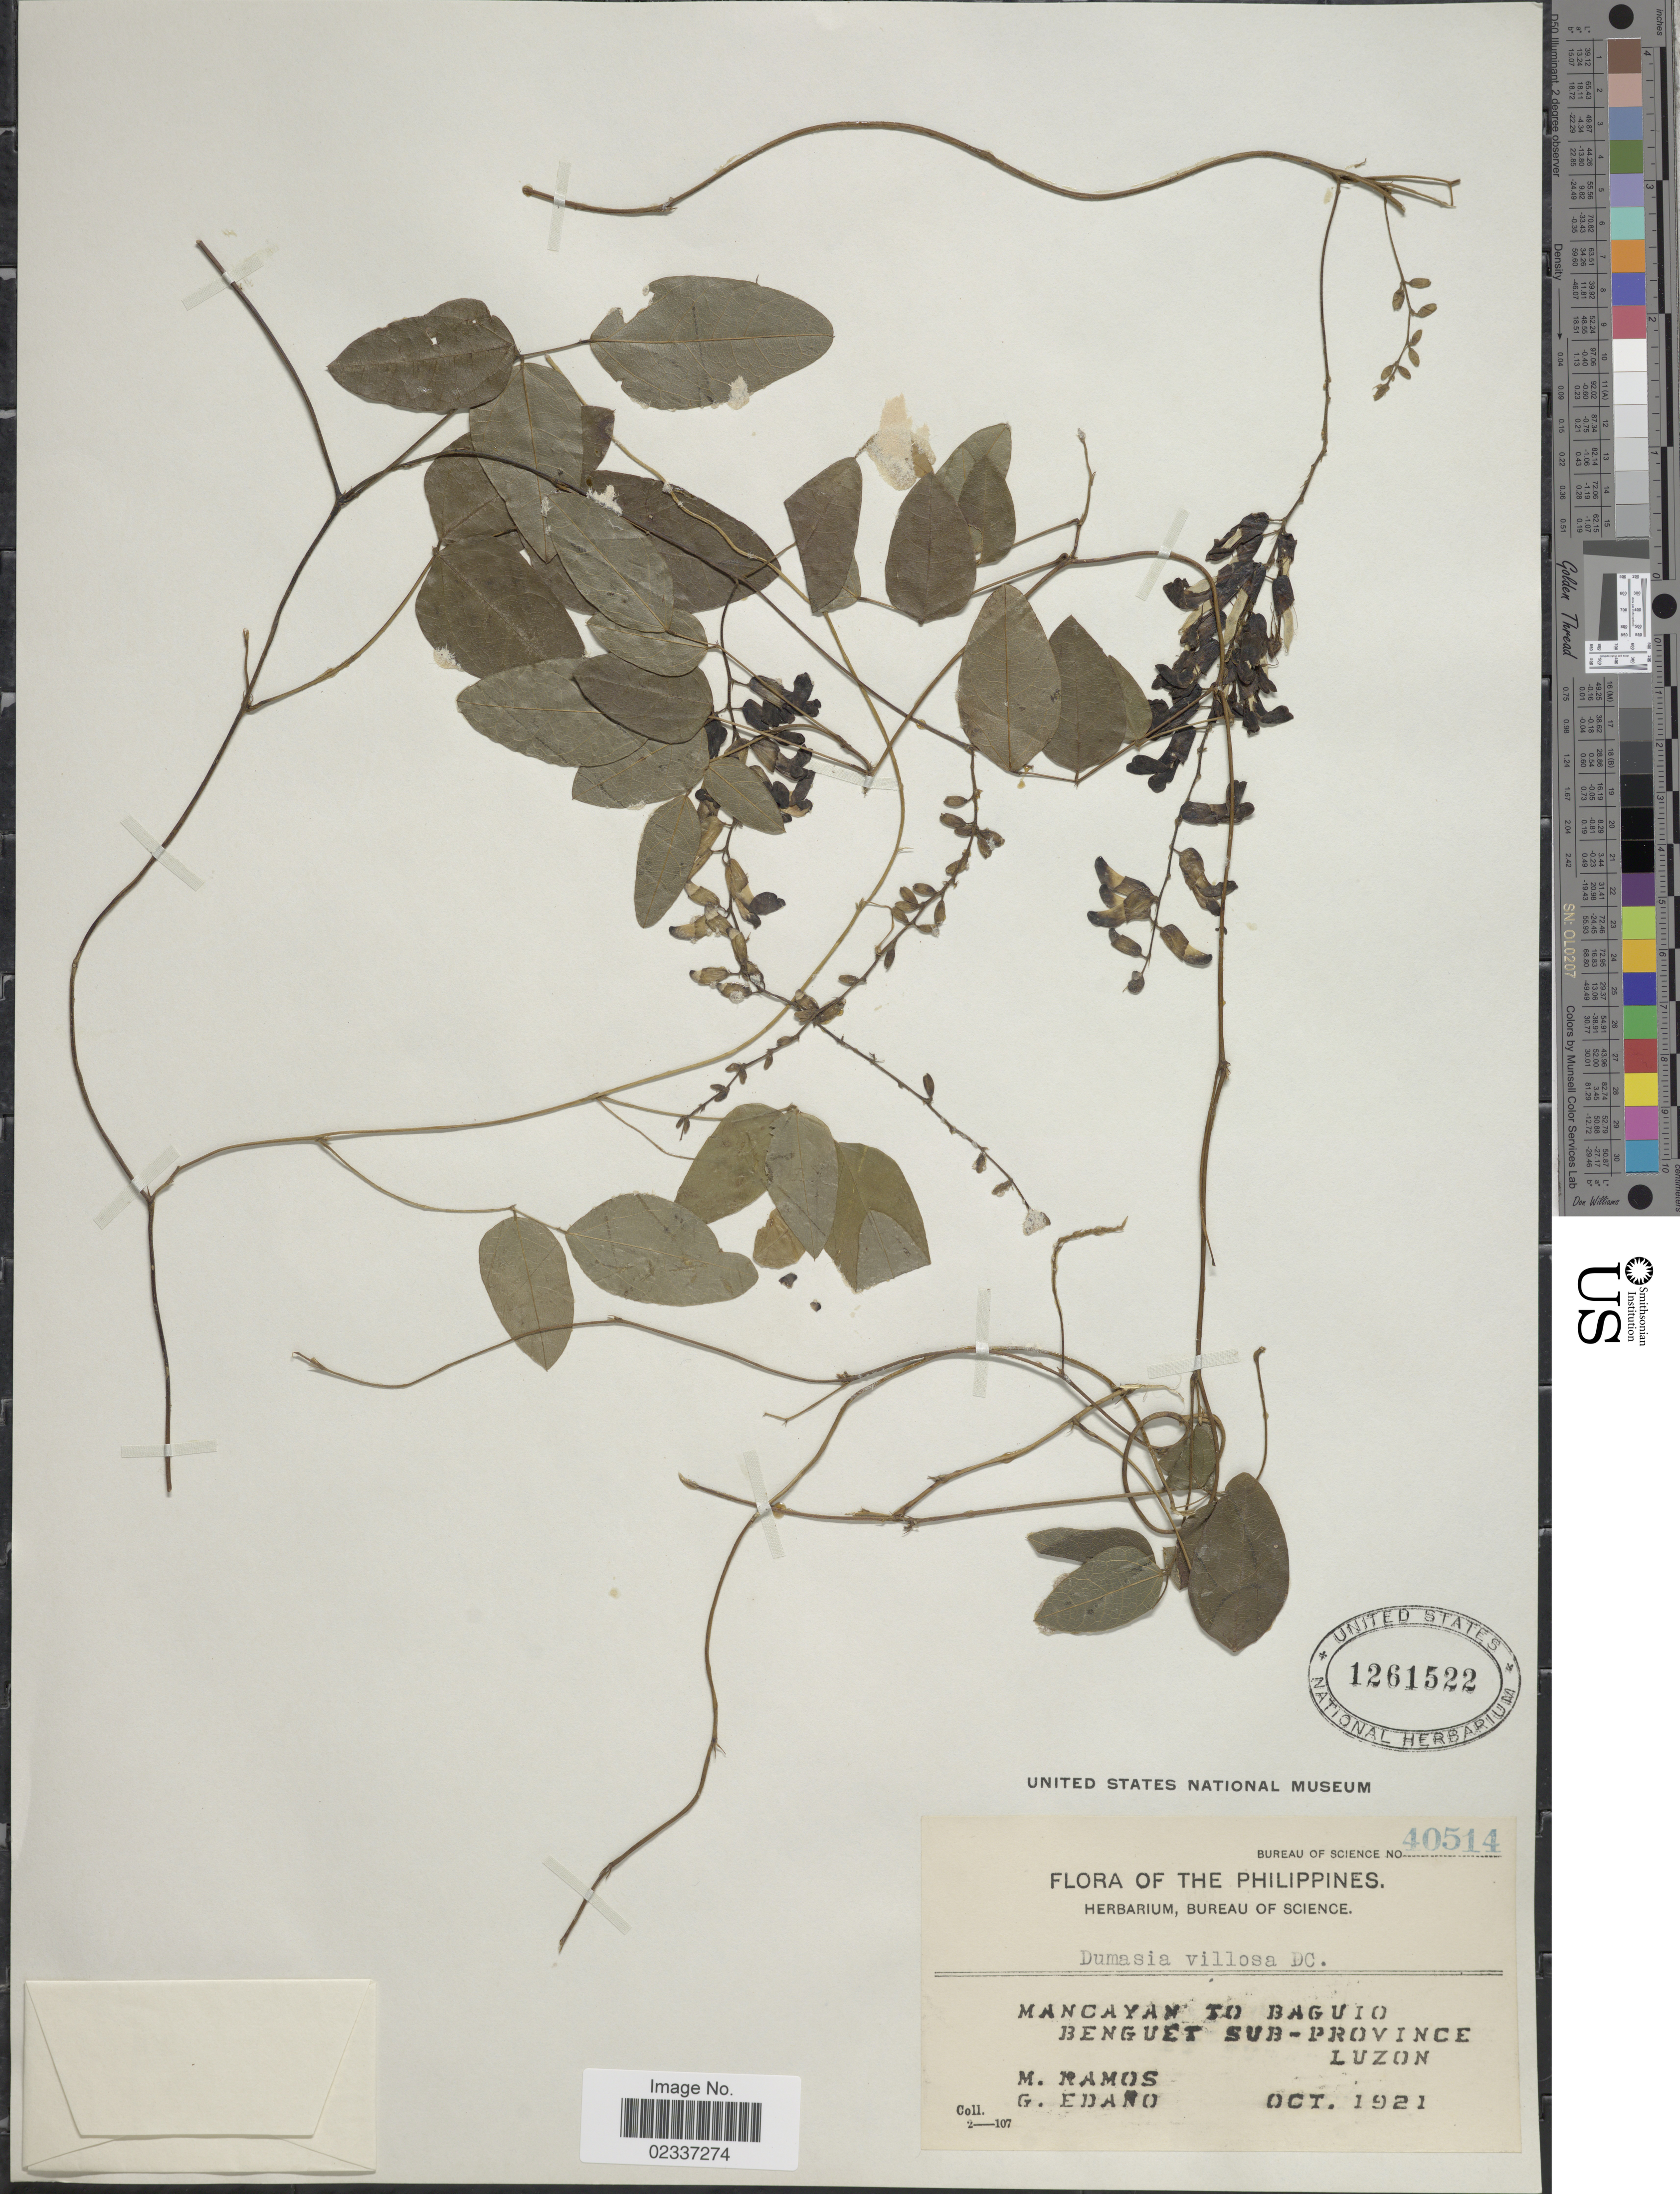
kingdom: Plantae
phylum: Tracheophyta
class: Magnoliopsida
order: Fabales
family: Fabaceae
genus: Dumasia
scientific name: Dumasia villosa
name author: DC.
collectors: M. Ramos & G. Edaño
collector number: Bureau of Science 40514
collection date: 1921-10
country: Philippines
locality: Mancayan to Baguio, Benguet Sub-Province, Luzon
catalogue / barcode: US 1261522